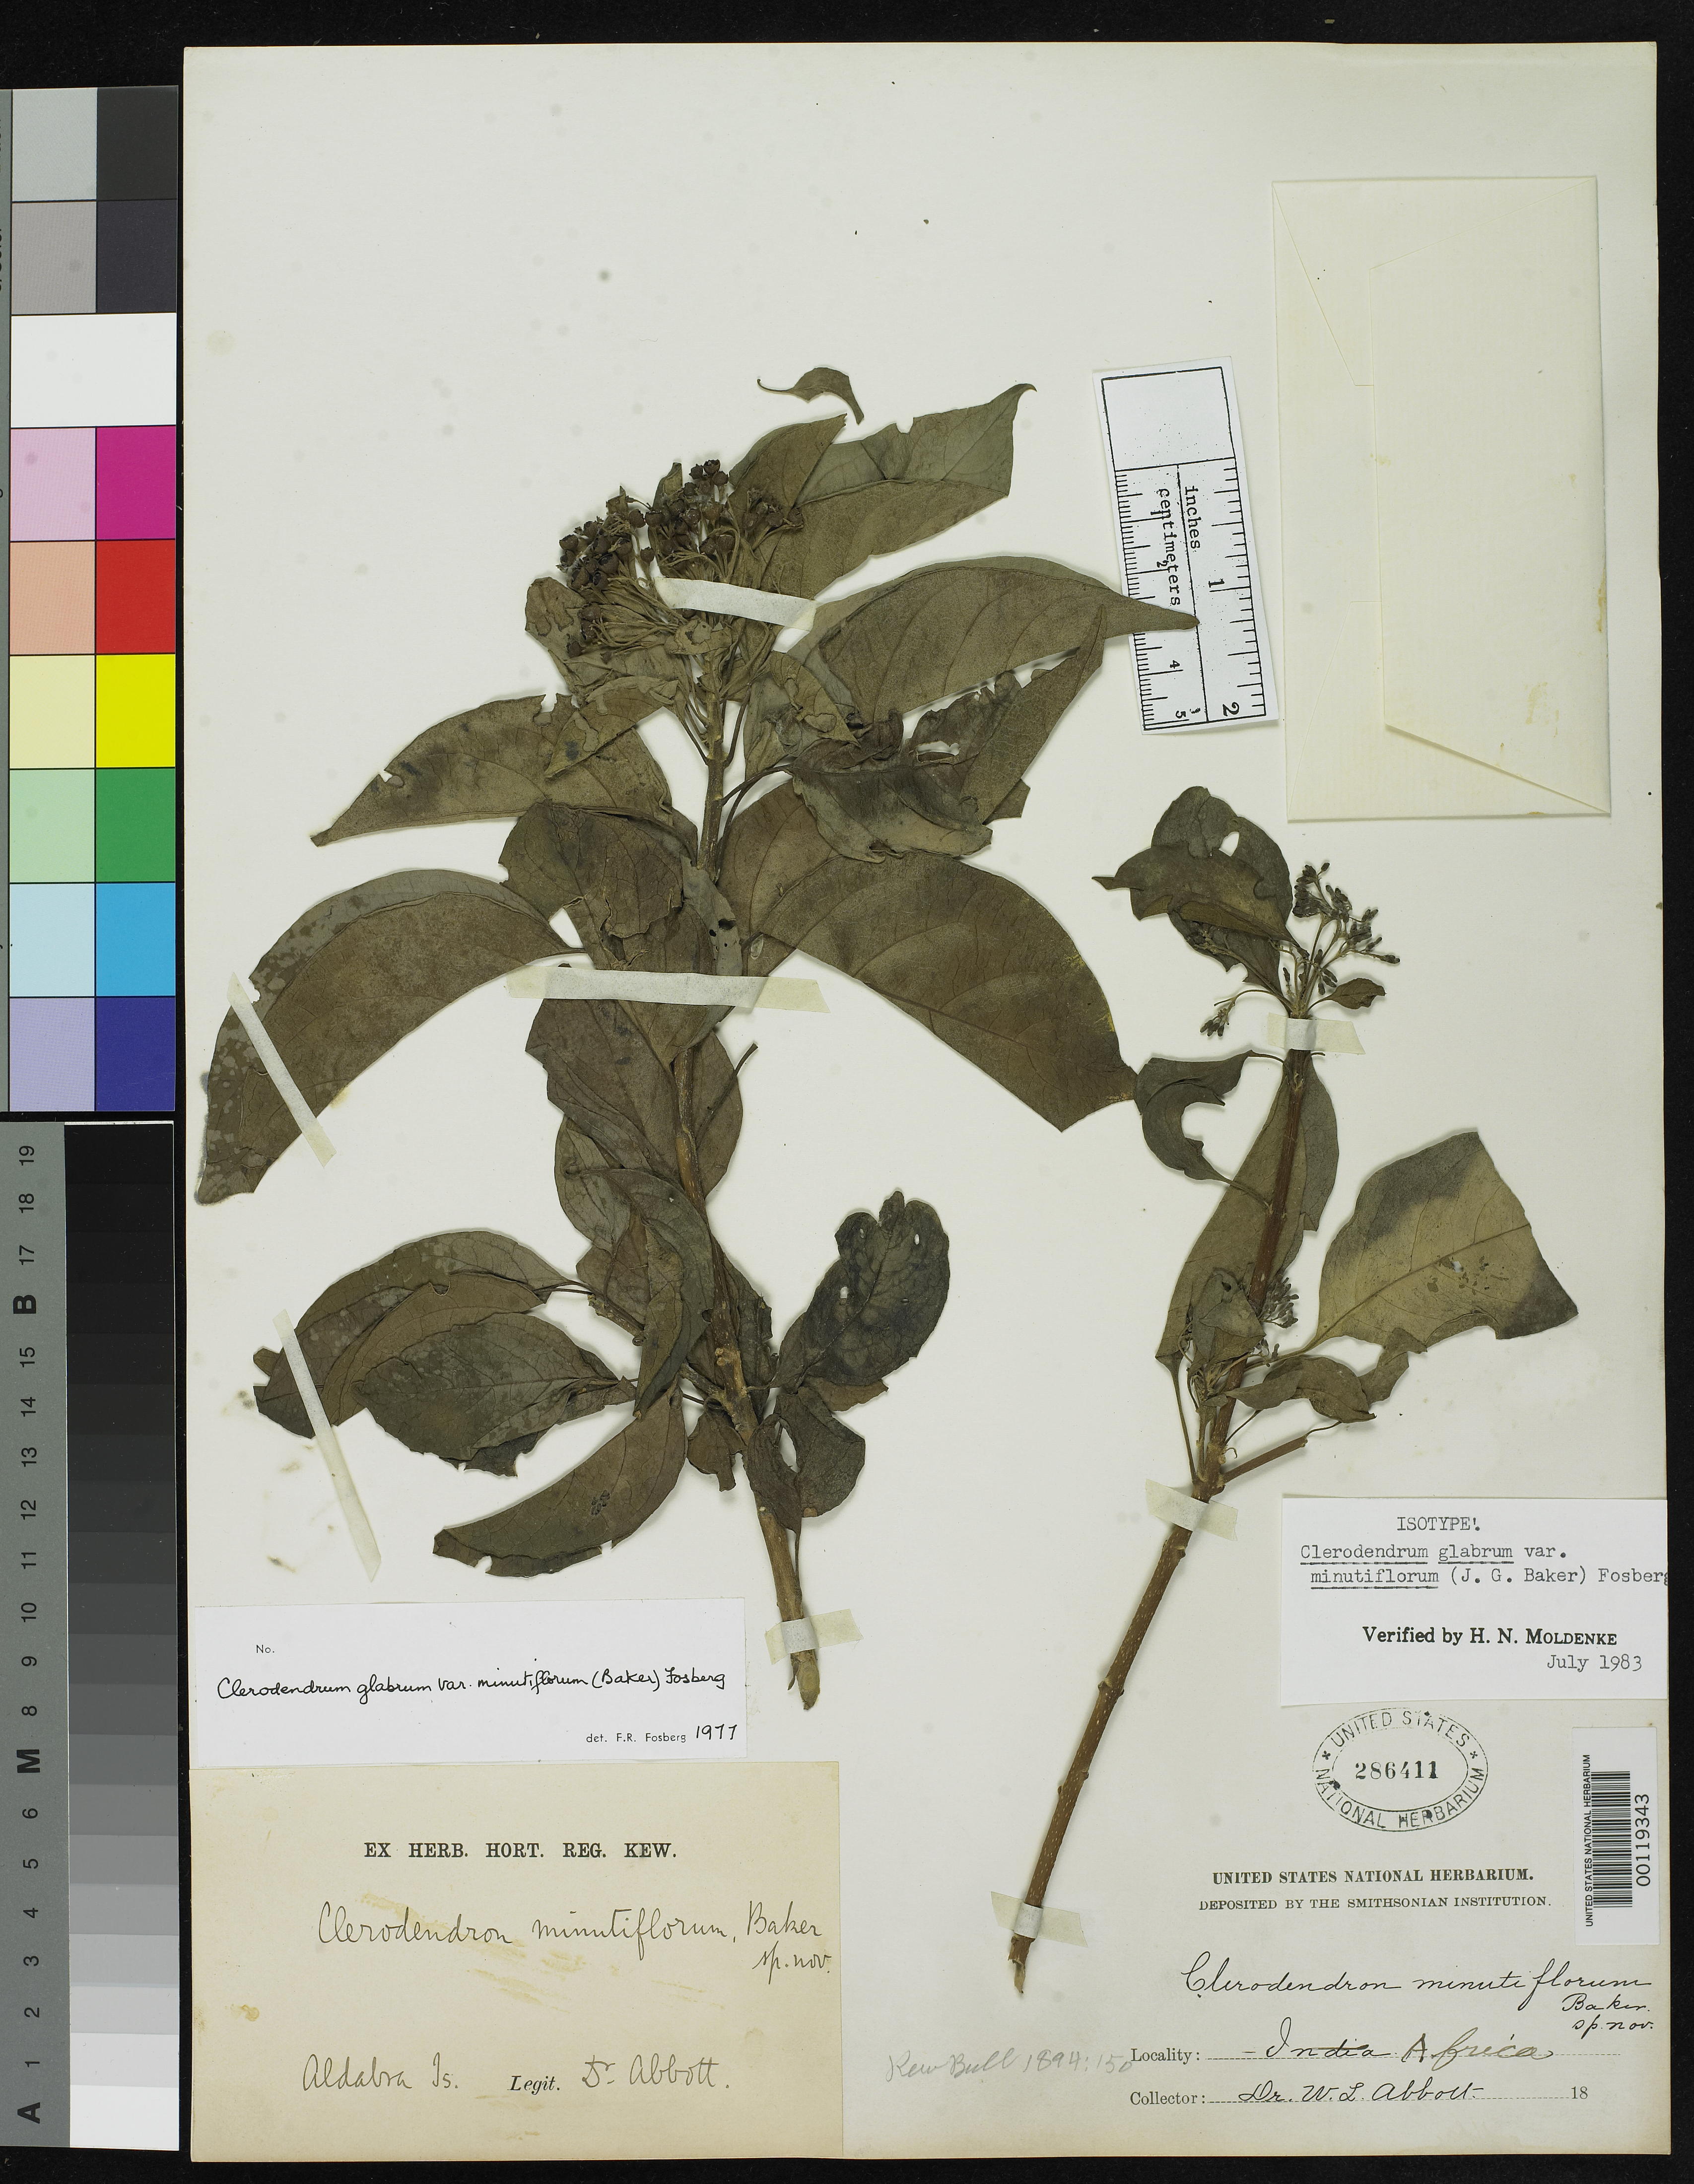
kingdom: Plantae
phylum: Tracheophyta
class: Magnoliopsida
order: Lamiales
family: Lamiaceae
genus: Clerodendrum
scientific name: Clerodendrum minutiflorum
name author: Baker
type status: Type Collection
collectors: W. L. Abbott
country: Seychelles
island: Aldabra Atoll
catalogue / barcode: US 286411